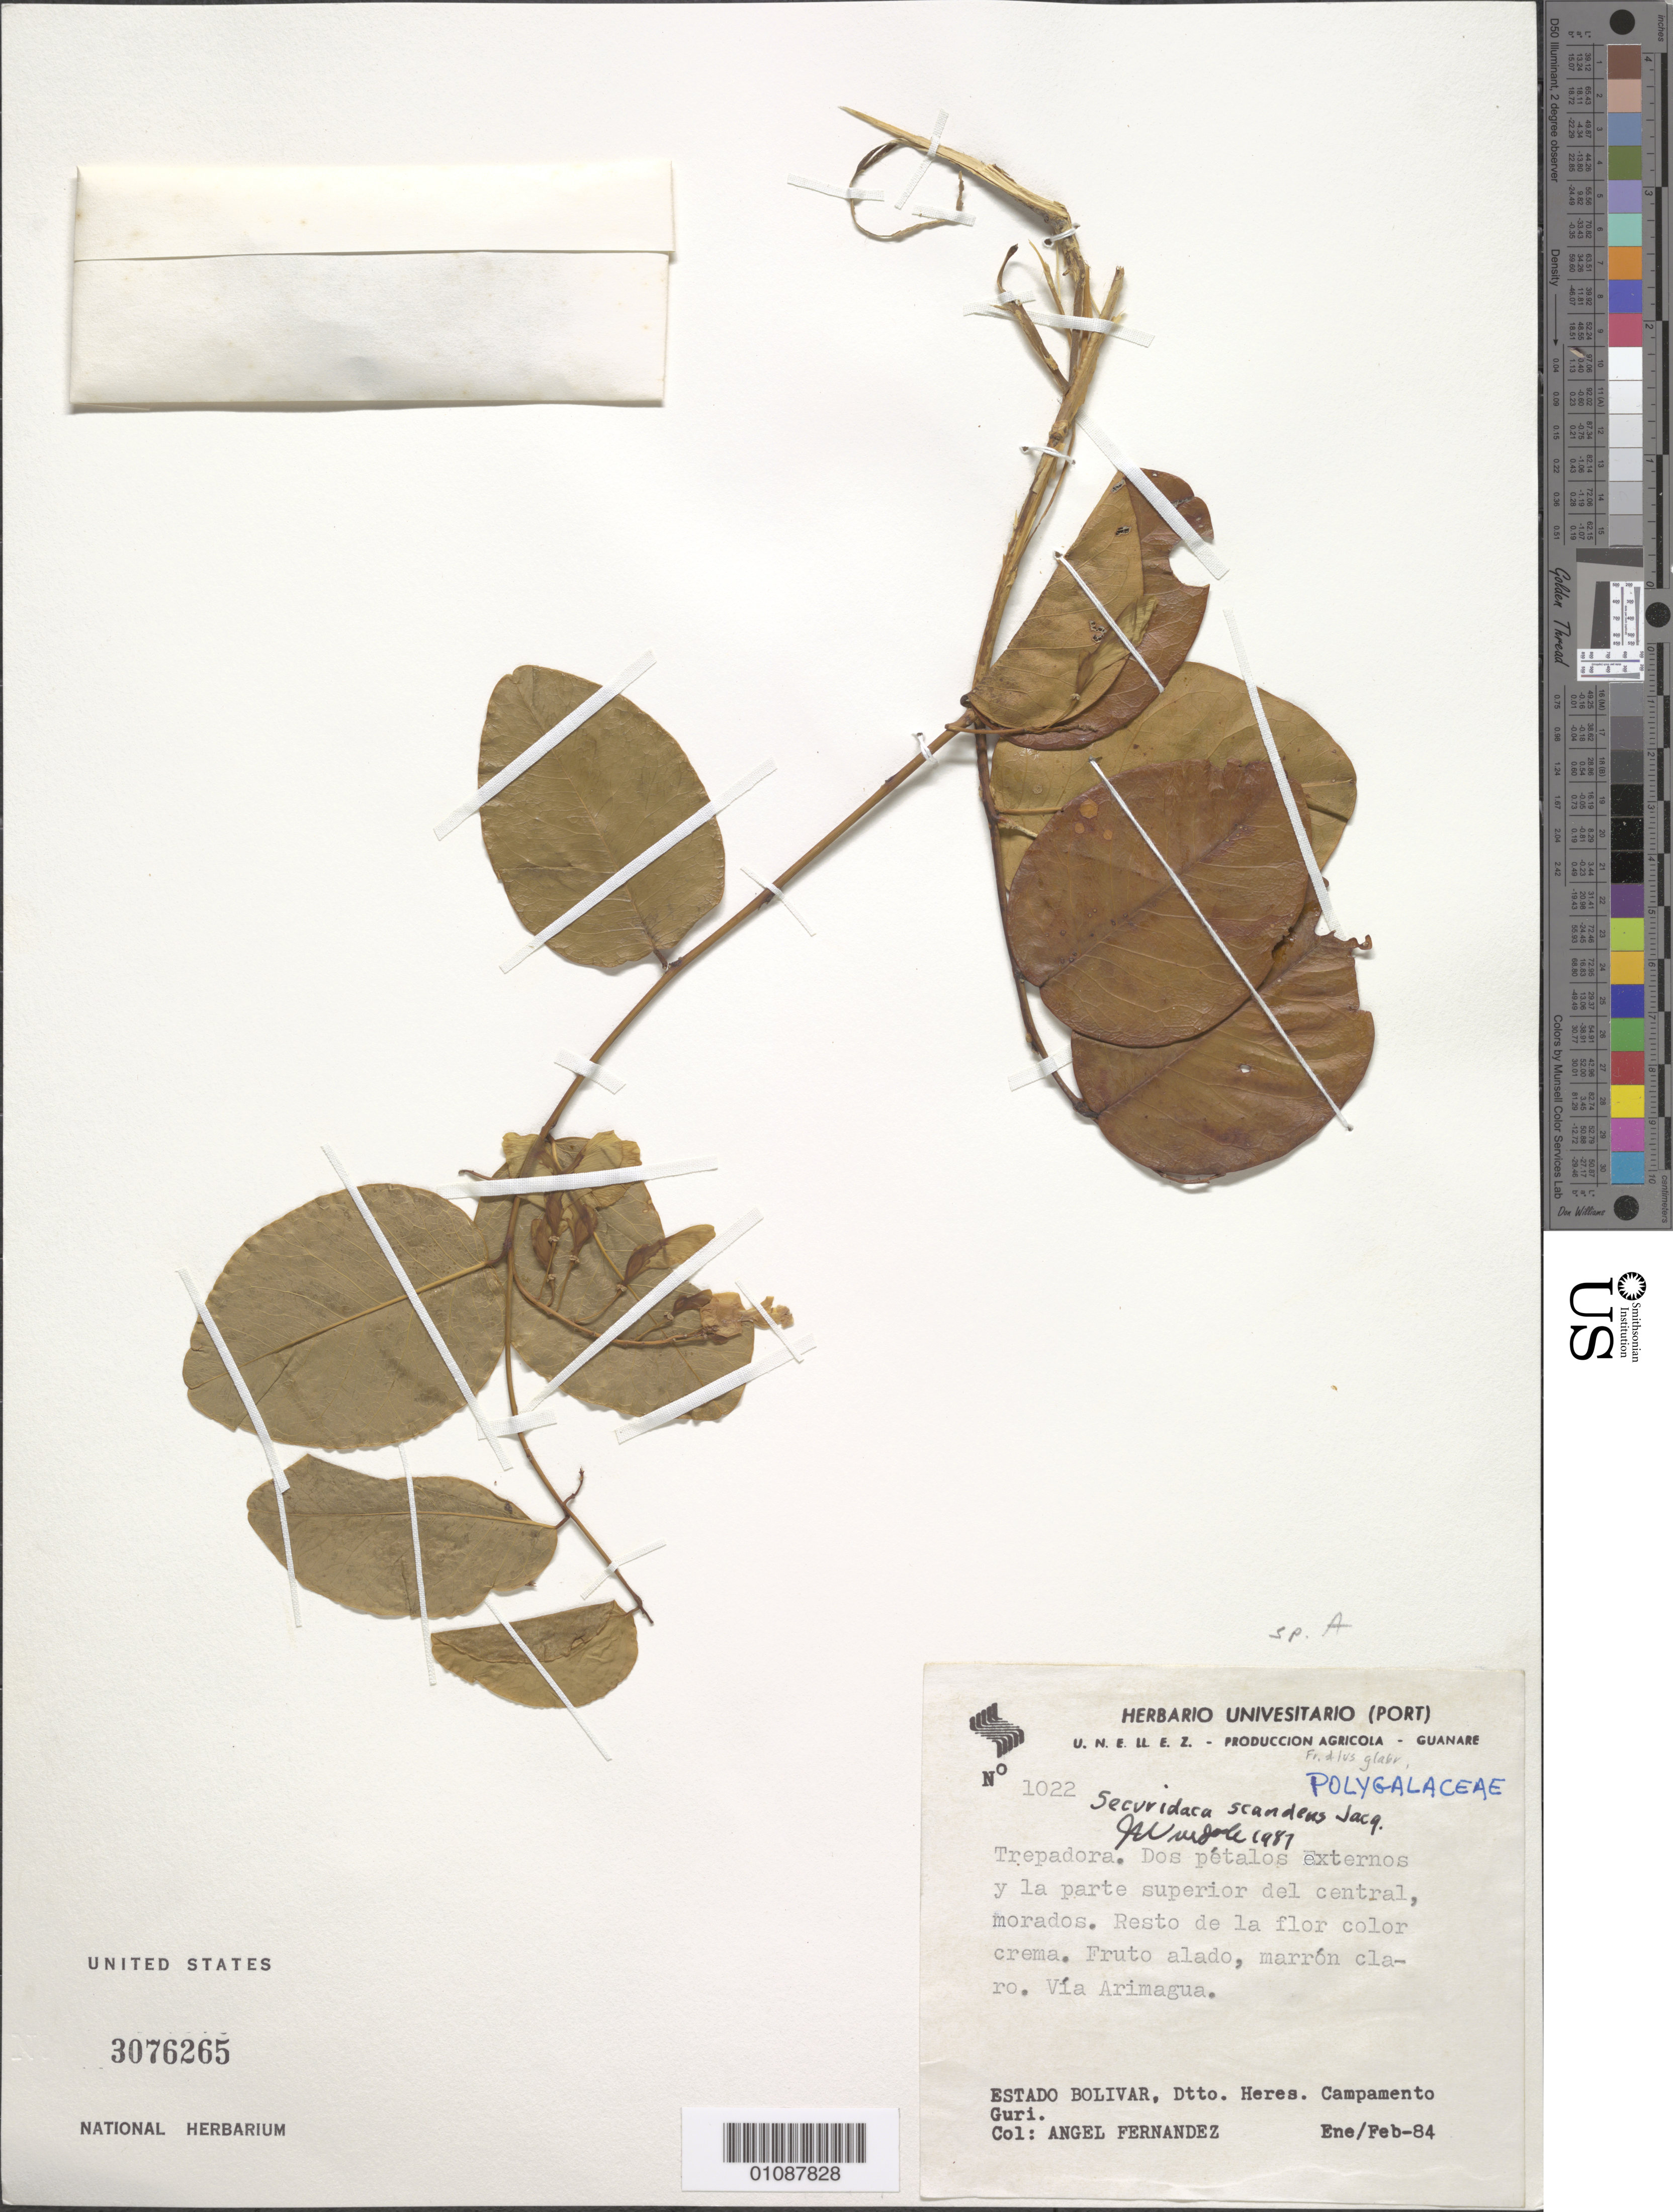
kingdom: Plantae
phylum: Tracheophyta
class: Magnoliopsida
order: Fabales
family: Polygalaceae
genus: Securidaca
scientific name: Securidaca scandens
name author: Jacq.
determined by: Wurdack, John J., (US), US (UNITED STATES)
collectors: A. Fernández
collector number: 1022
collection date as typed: Jan-84 to Feb-84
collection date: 1984-01/1984-02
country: Venezuela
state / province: Bolívar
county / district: Heres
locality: Campamento Guri. Viaarimagua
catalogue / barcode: US 3076265